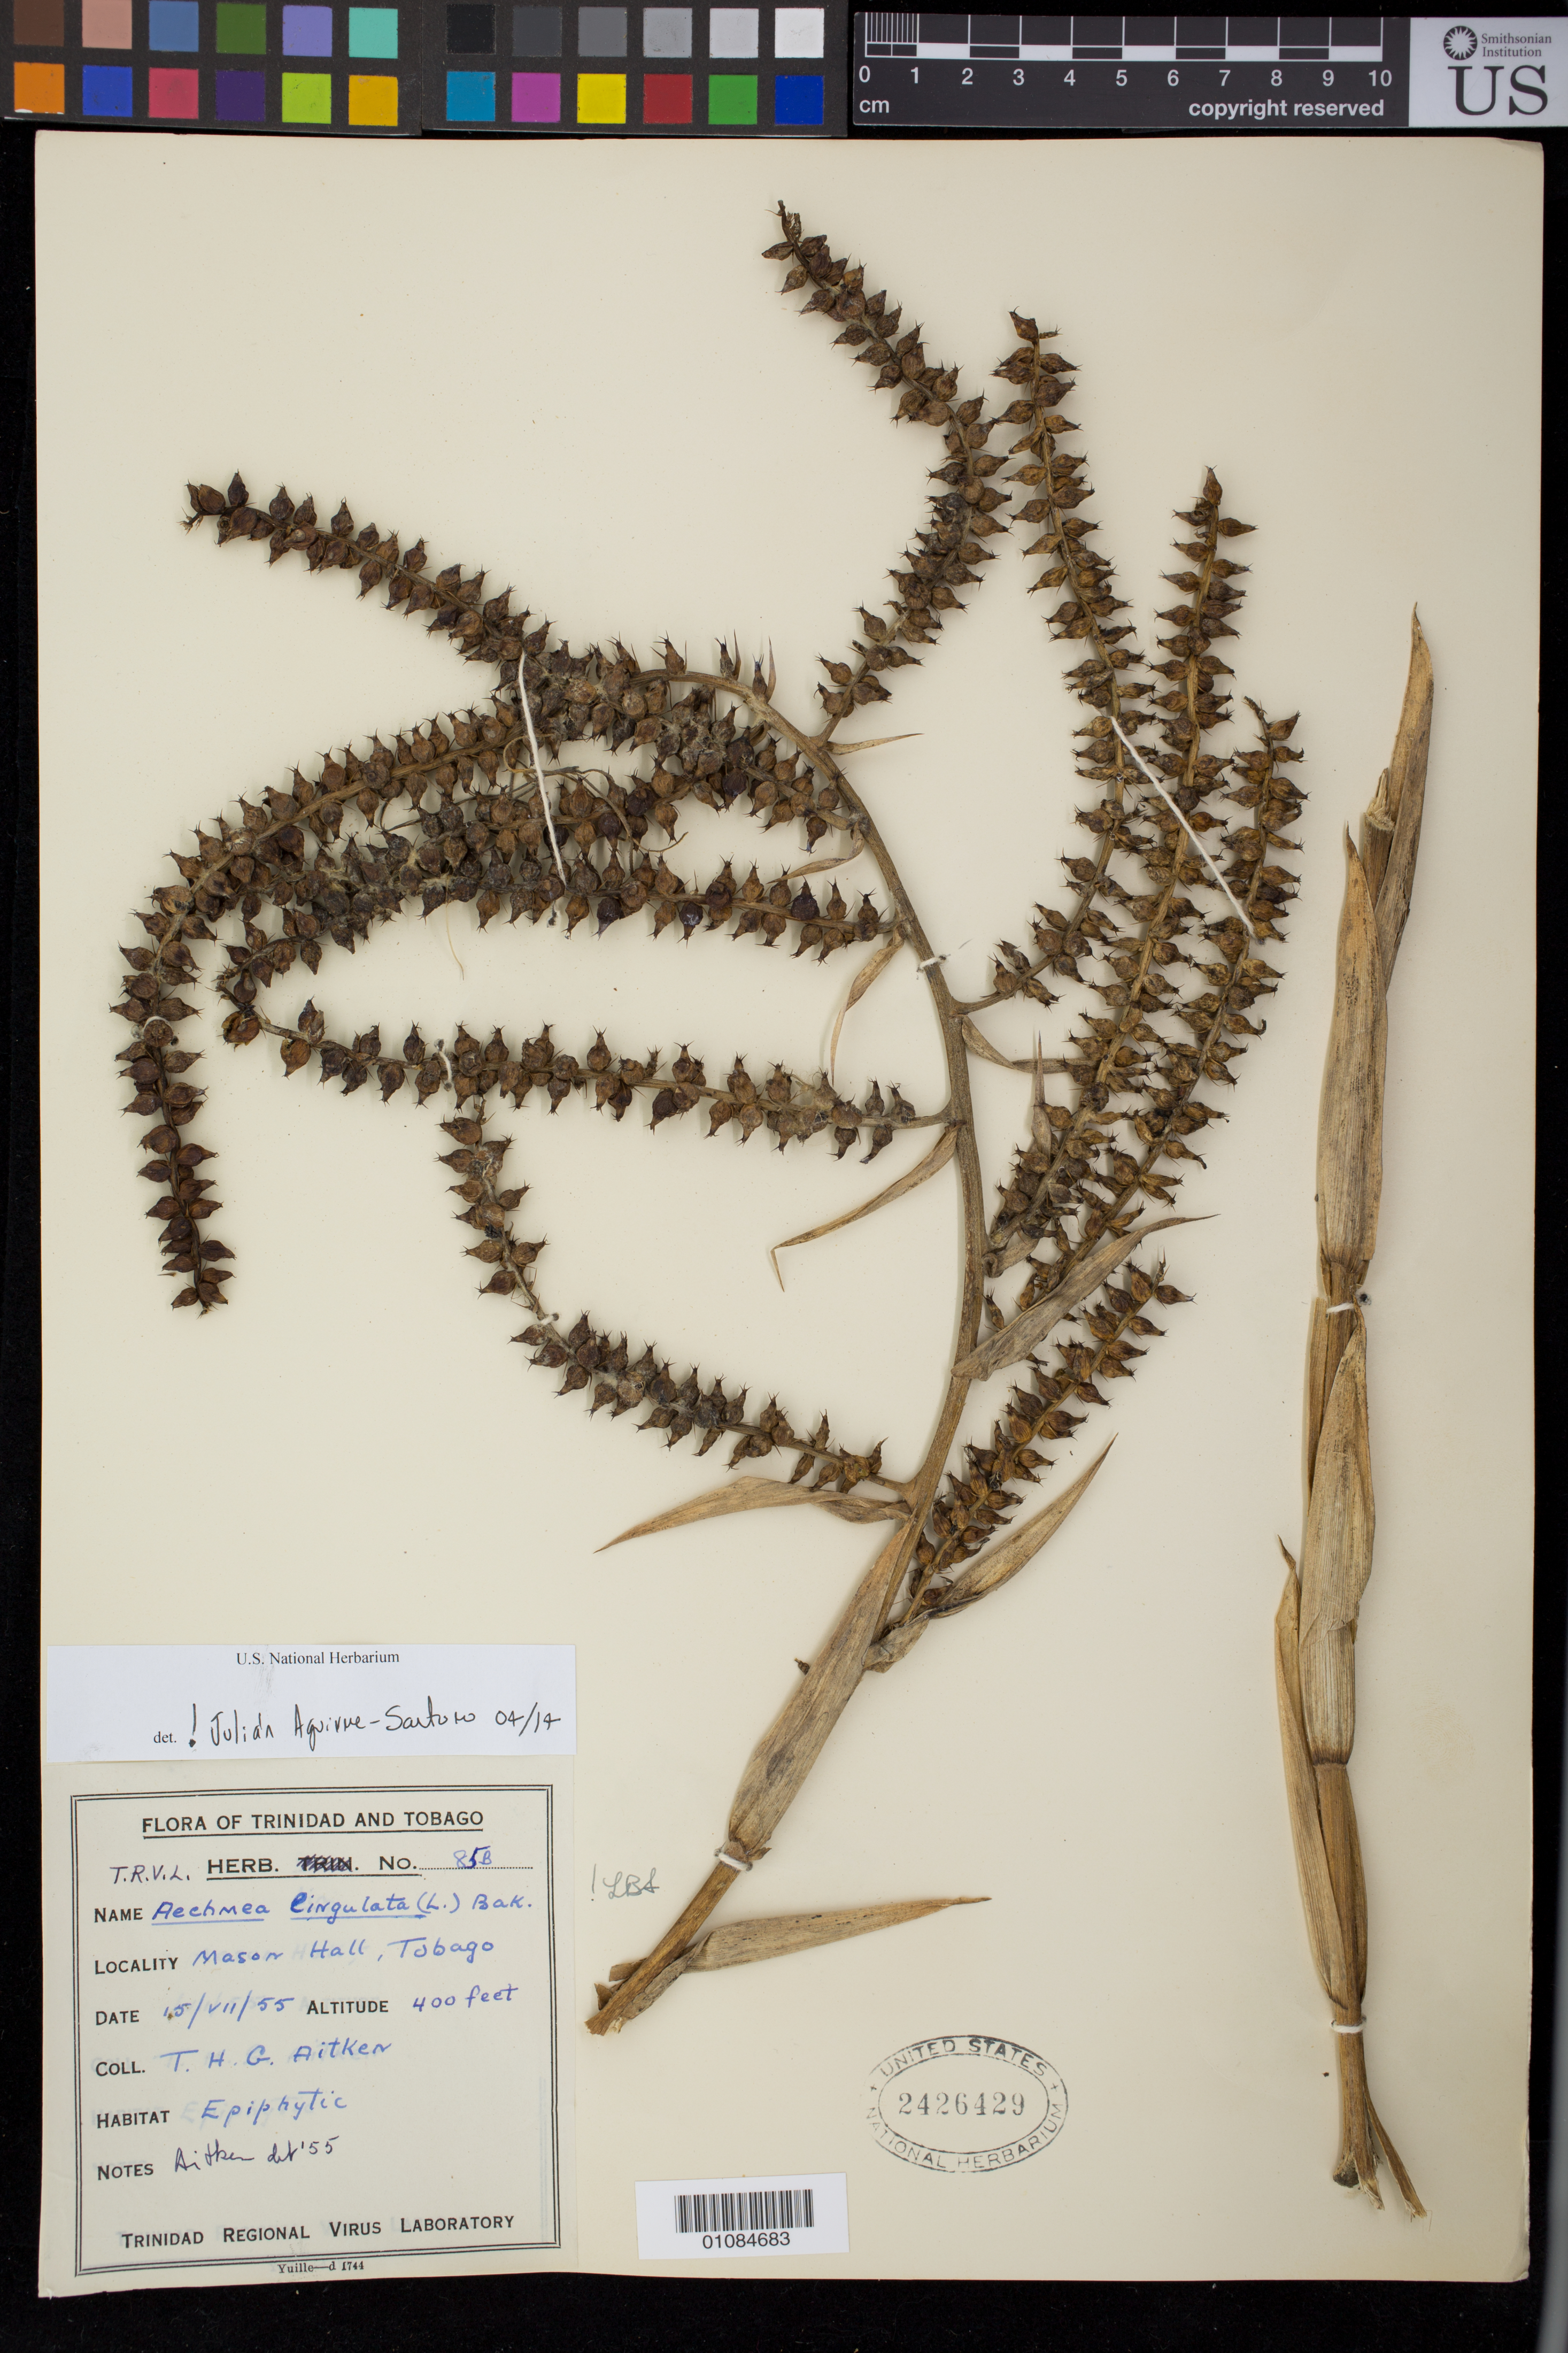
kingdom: Plantae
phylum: Tracheophyta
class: Liliopsida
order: Poales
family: Bromeliaceae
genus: Wittmackia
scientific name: Wittmackia lingulata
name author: (L.) Mez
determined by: Strong, Mark T., (BOT), Smithsonian Institution - National Museum of Natural History (UNITED STATES)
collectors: T. Aitken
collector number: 85B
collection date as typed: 15 Jul 1955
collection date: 1955-07-15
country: Trinidad and Tobago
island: Tobago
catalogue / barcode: US 2426429